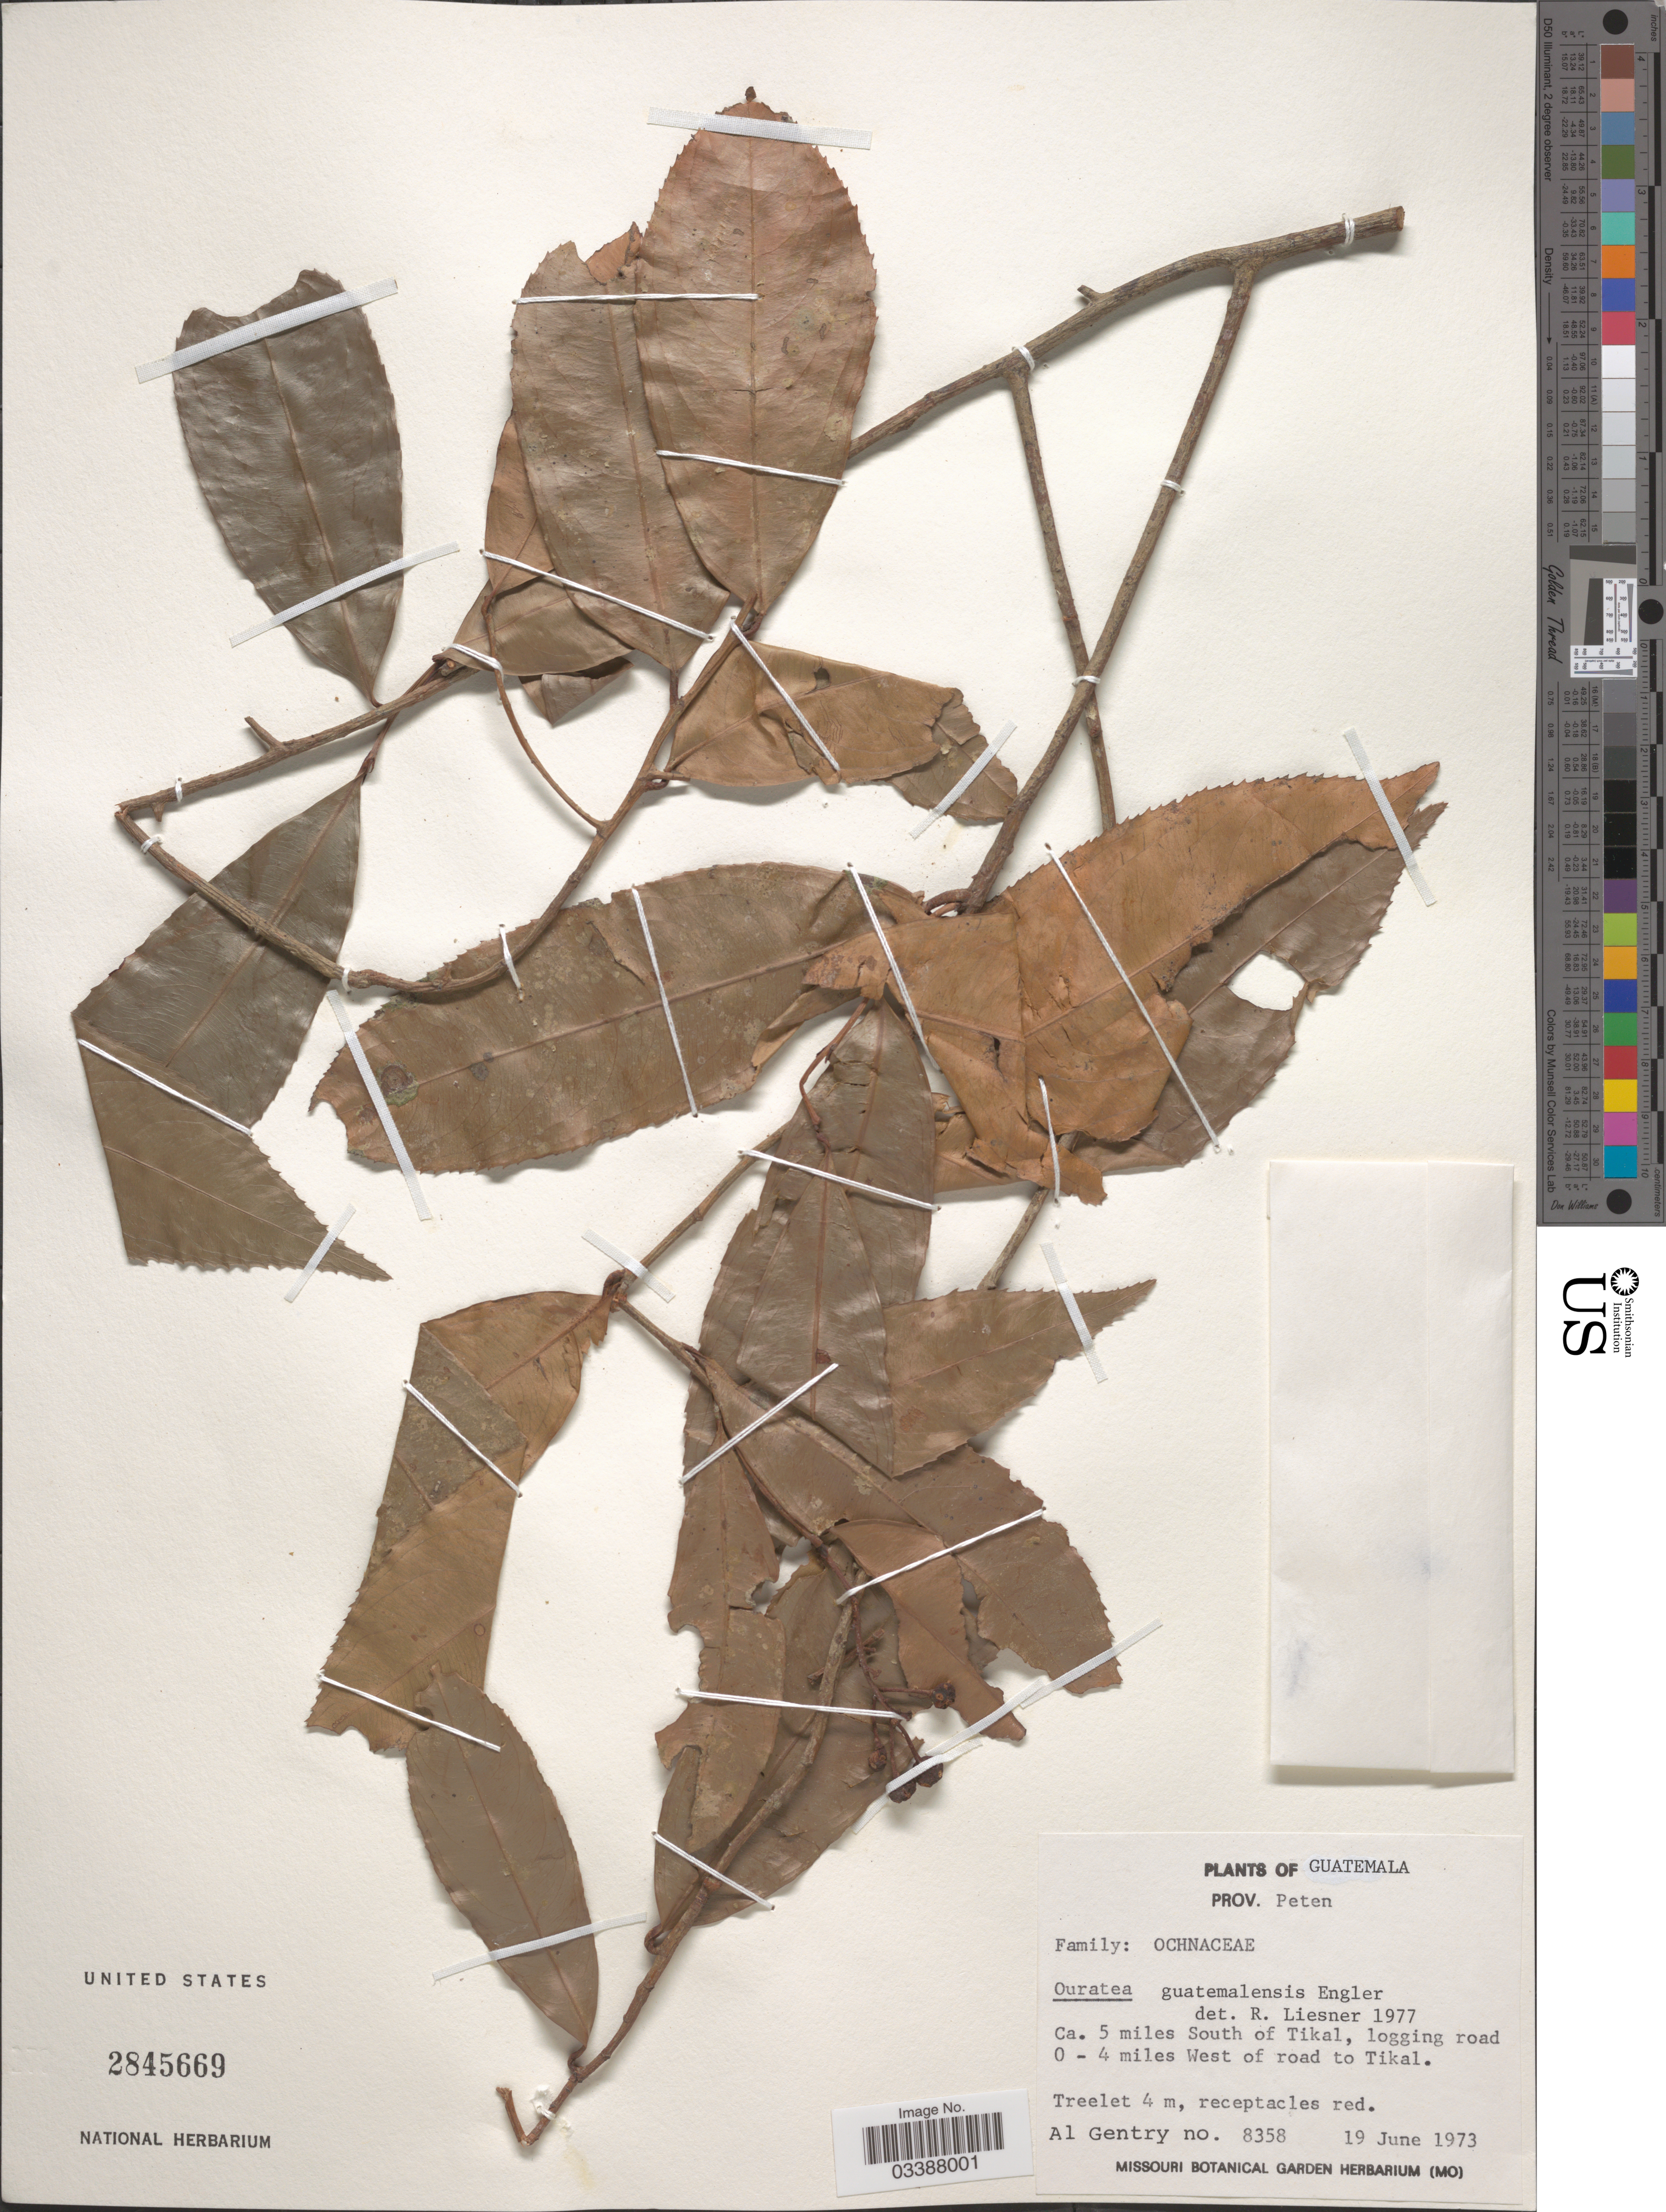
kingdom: Plantae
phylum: Tracheophyta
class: Magnoliopsida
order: Malpighiales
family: Ochnaceae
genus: Ouratea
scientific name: Ouratea lucens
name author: (Kunth) Engl.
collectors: A. H. Gentry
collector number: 8358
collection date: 1973-06-19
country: Guatemala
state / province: El Petén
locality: Prov. Peten. Ca. 5 miles South of Tikal, logging road 0 - 4 miles West of road to Tikal.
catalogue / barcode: US 2845669